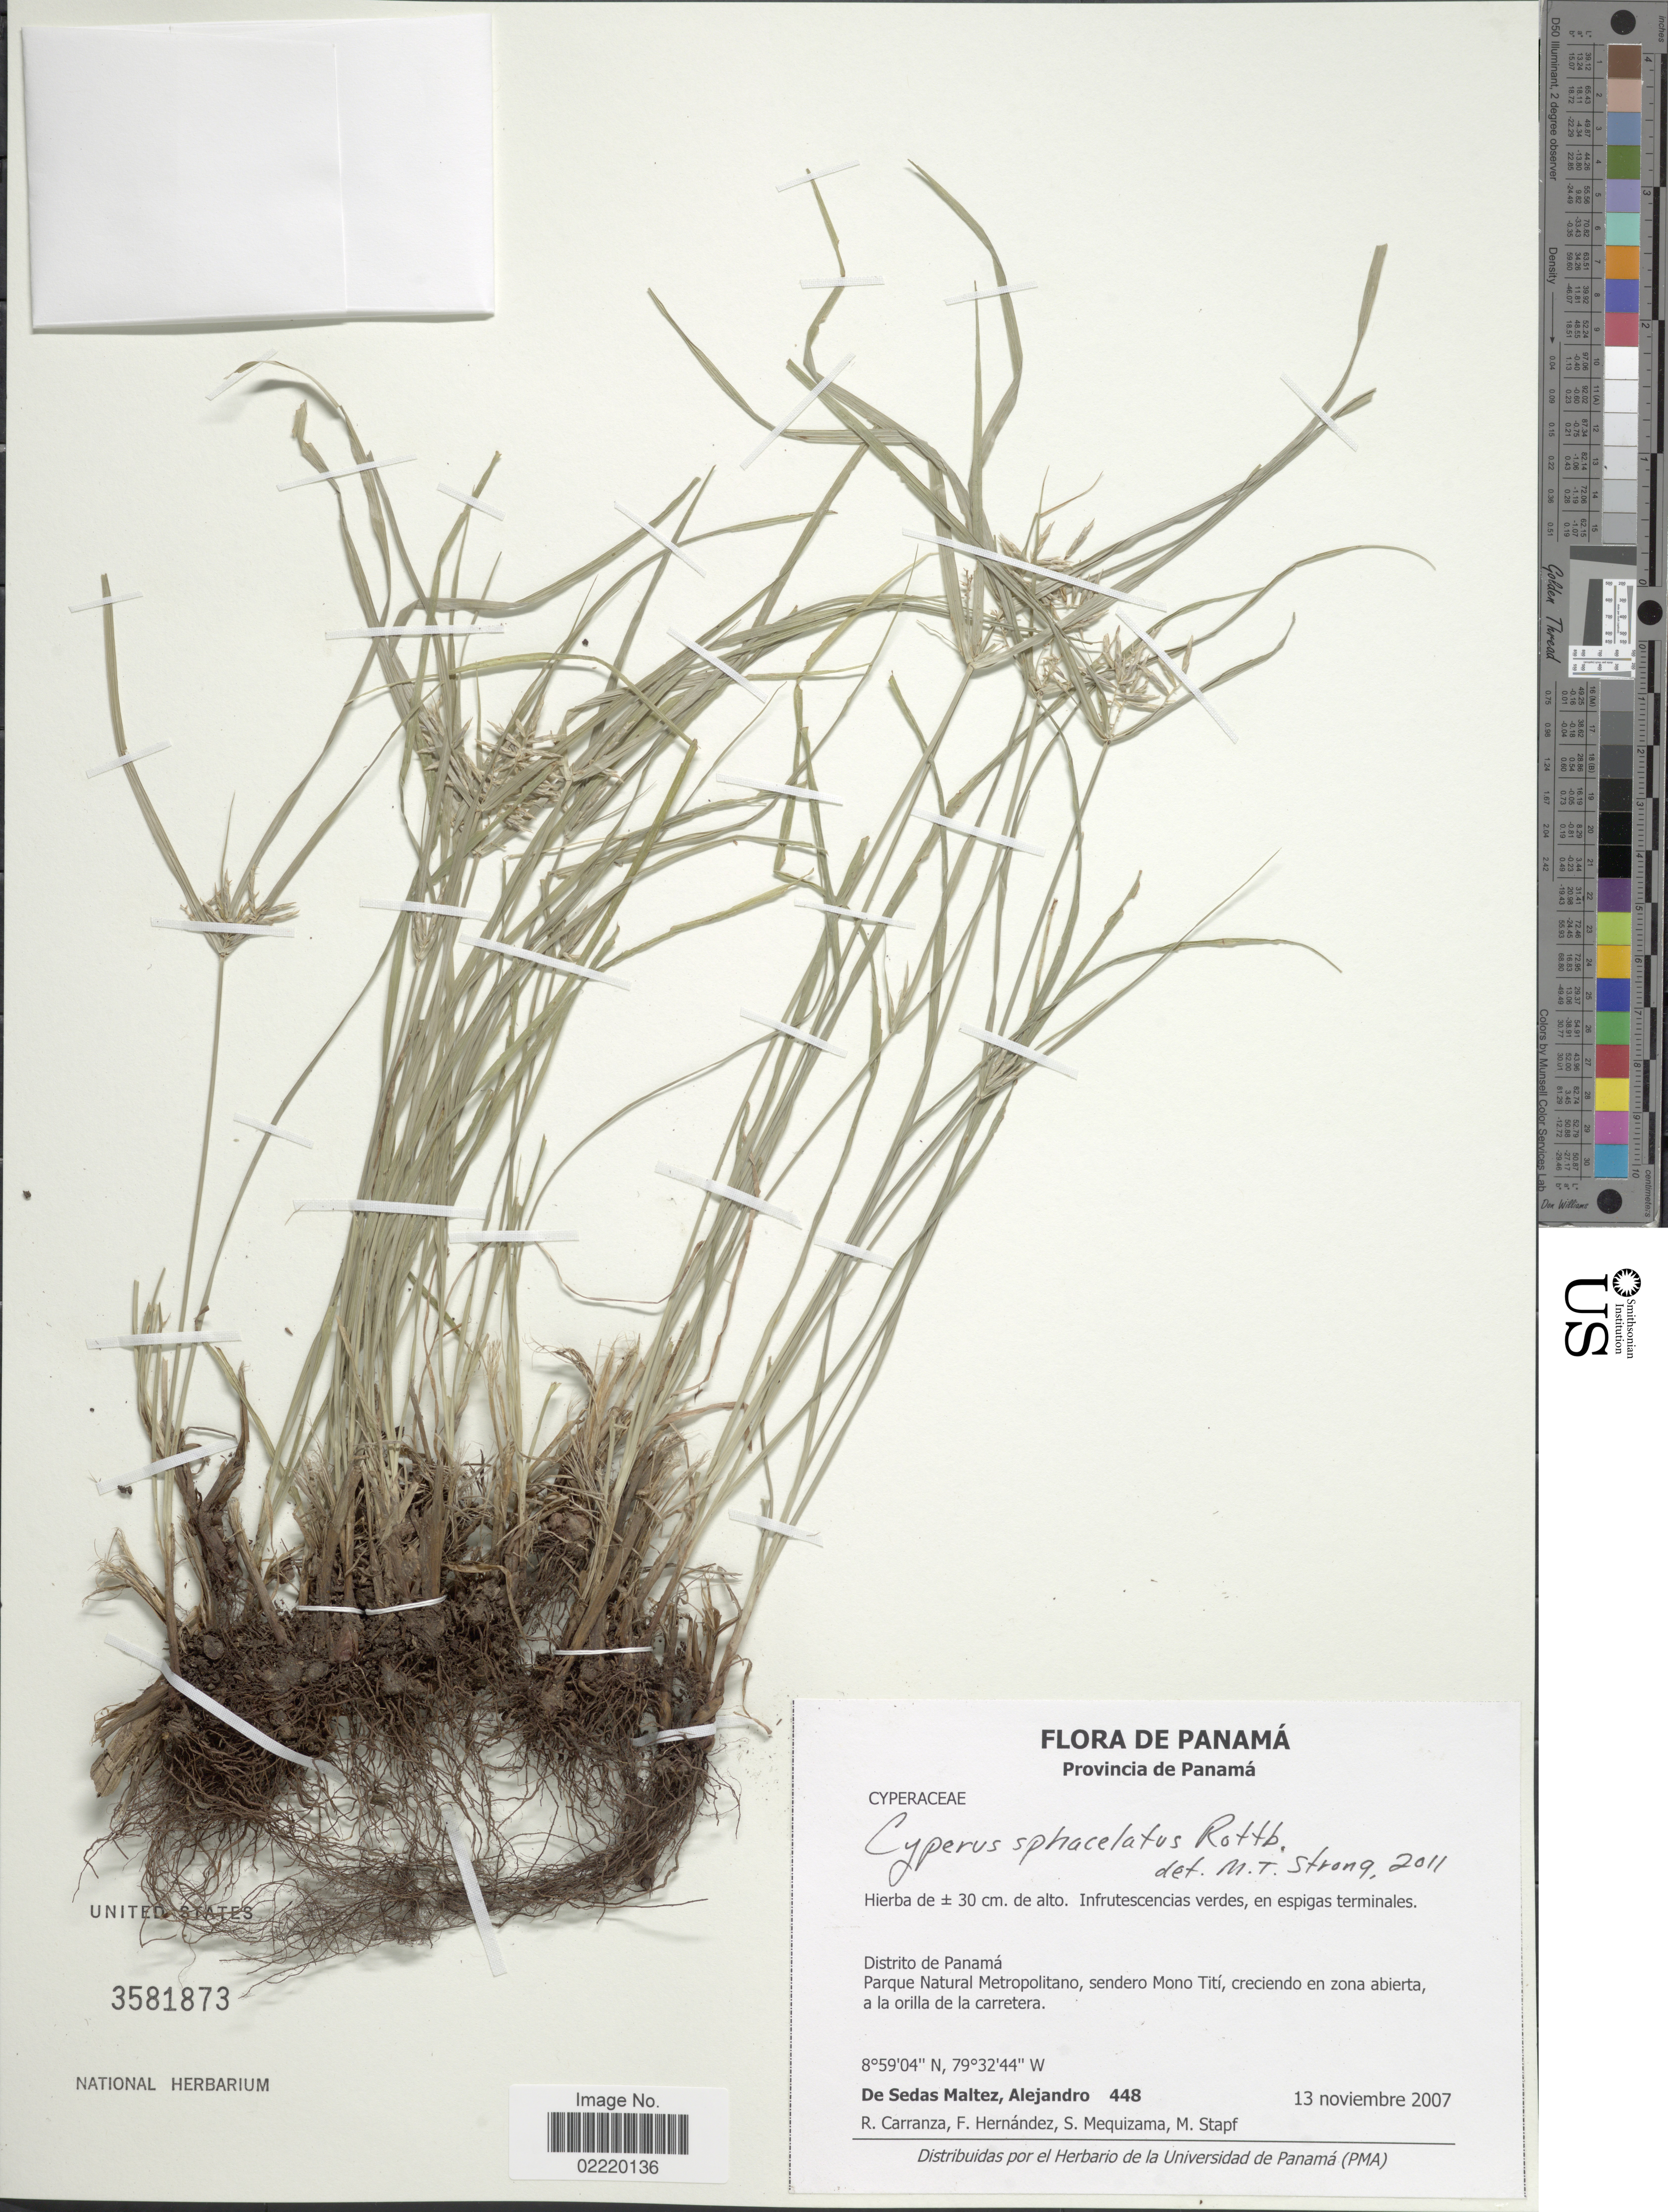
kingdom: Plantae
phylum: Tracheophyta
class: Liliopsida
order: Poales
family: Cyperaceae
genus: Cyperus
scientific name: Cyperus sphacelatus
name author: Rottb.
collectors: A. De Sedas Maltez, R. Carranza, F. Hernandez, S. Mequizama & M. Stapf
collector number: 448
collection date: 2007-11-13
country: Panama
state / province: Panamá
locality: Parque Natural Metropolitano, sendero Mono Titi, creciendo en zona abierto a la orilla de la carretera.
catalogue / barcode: US 3581873